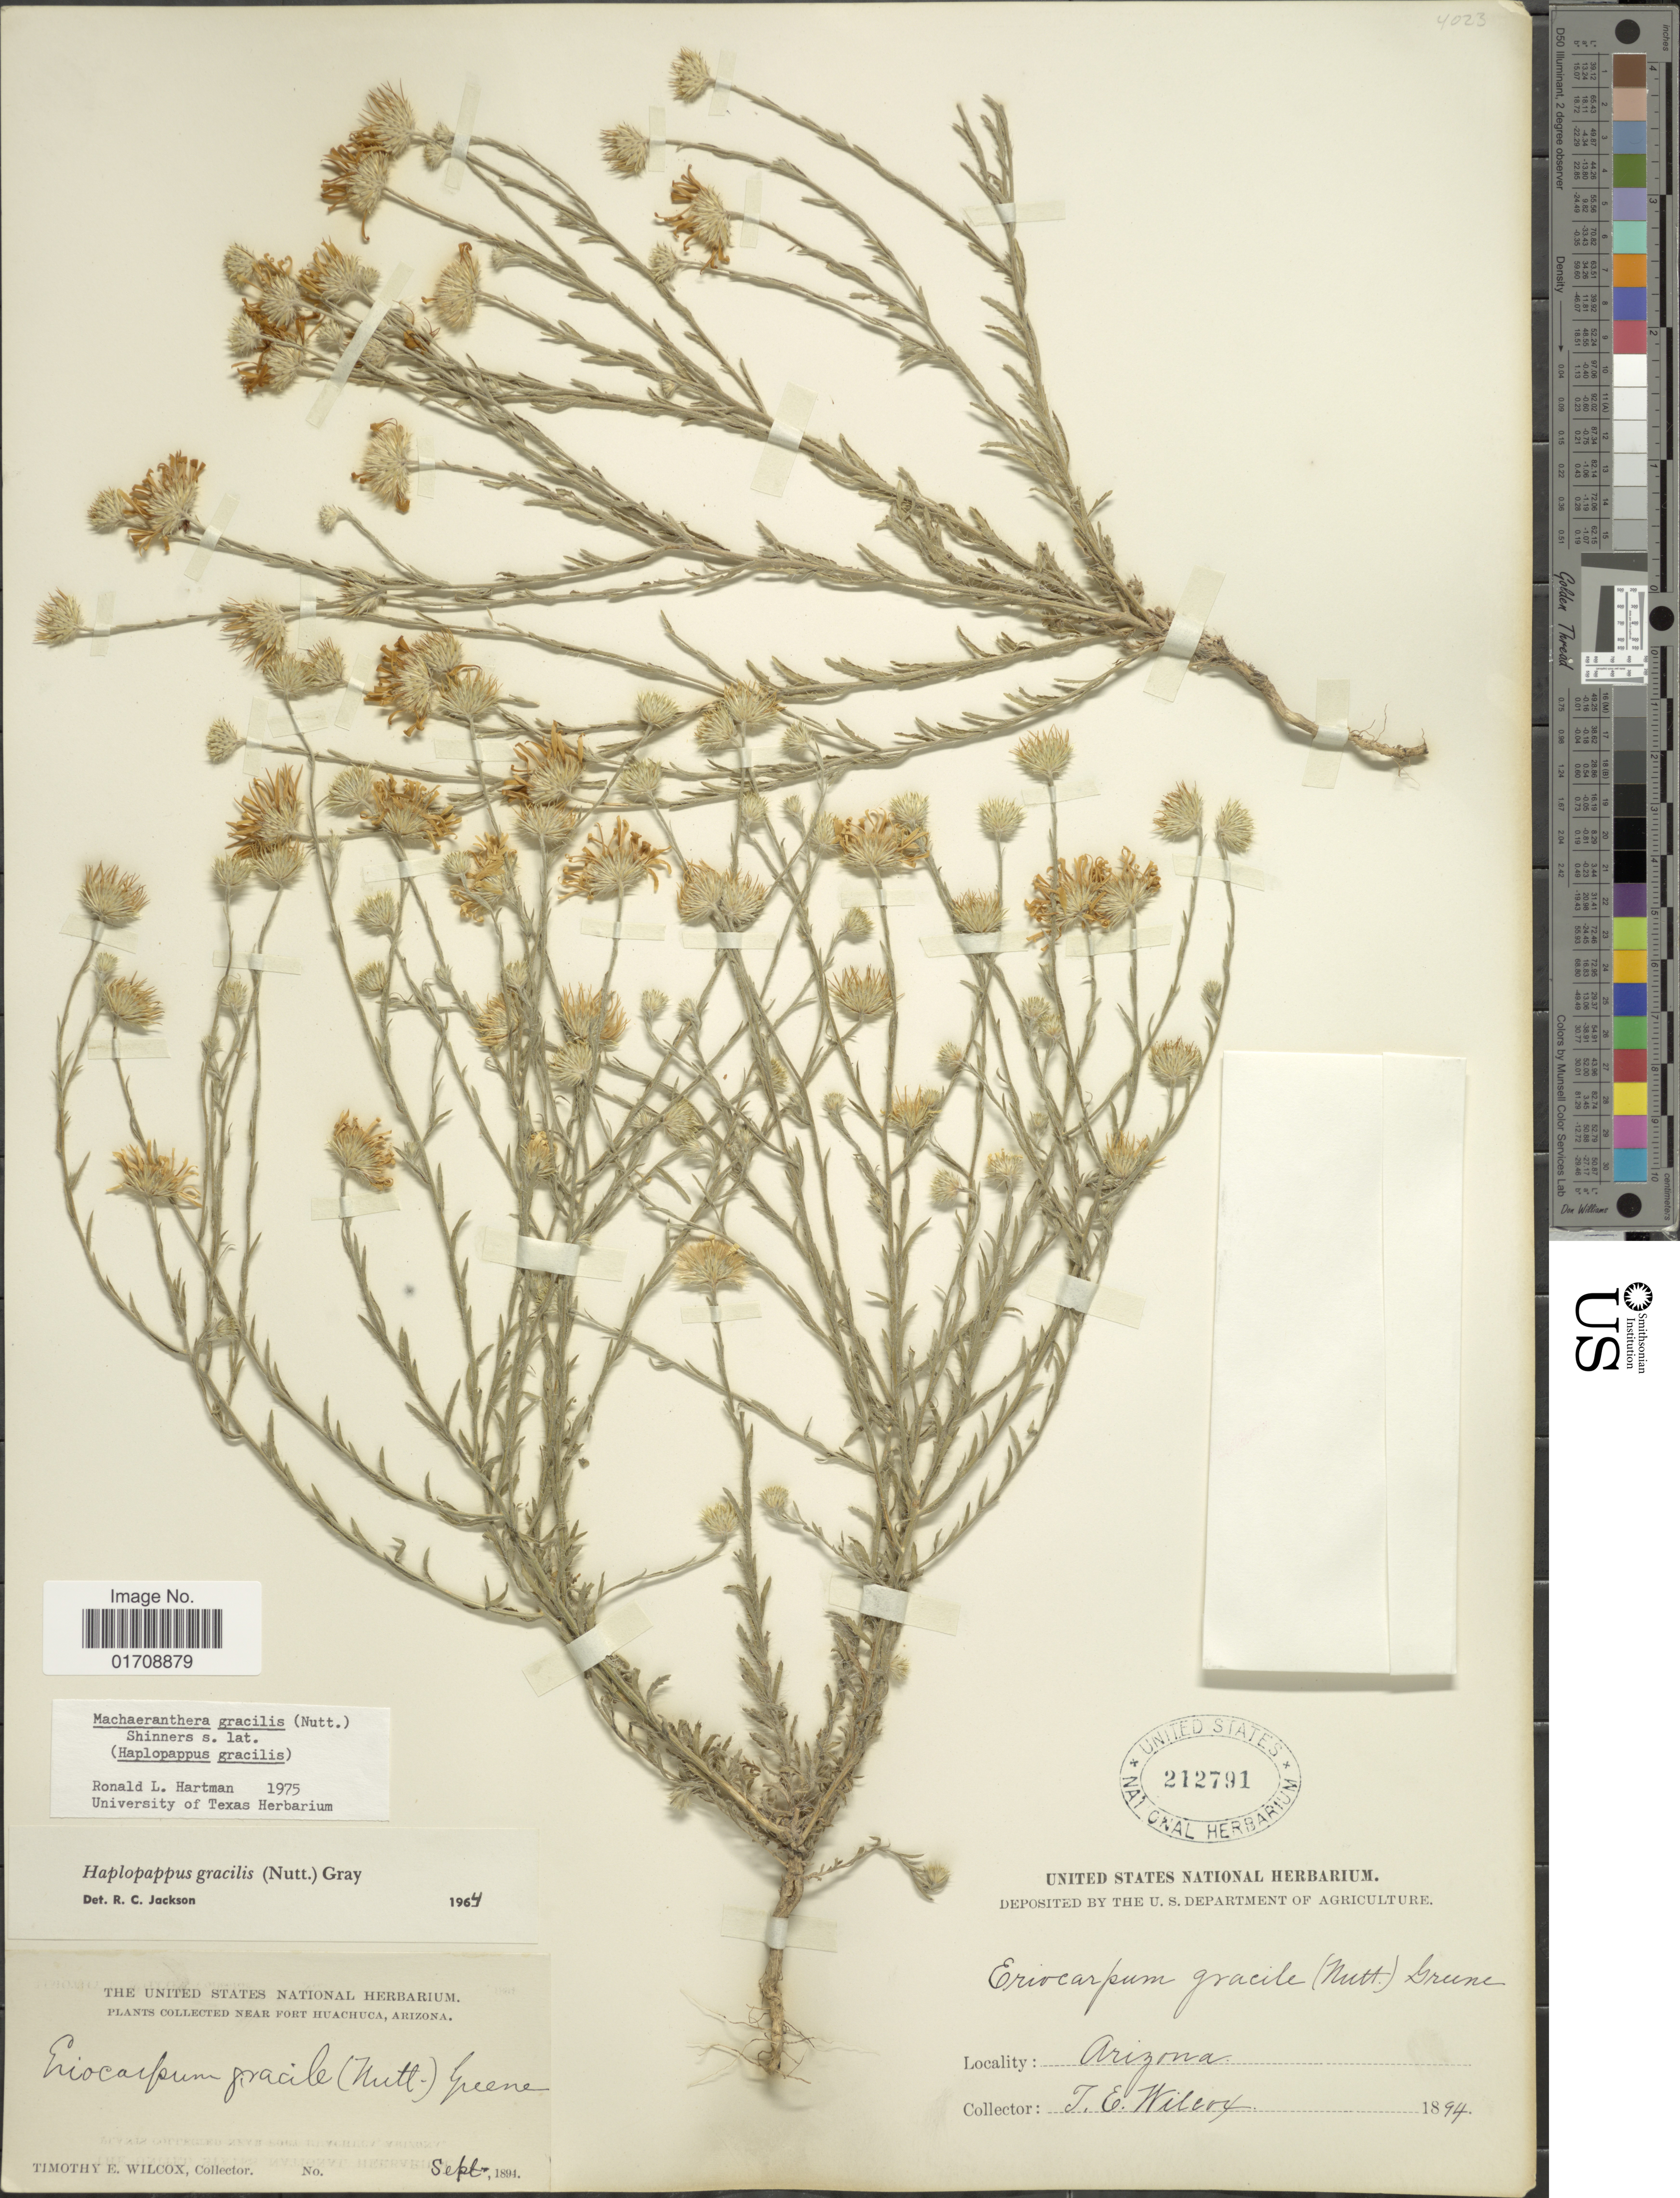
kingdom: Plantae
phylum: Tracheophyta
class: Magnoliopsida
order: Asterales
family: Asteraceae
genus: Machaeranthera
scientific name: Machaeranthera gracilis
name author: (Nutt.) Shinners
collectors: T. E. Wilcox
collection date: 1894-09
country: United States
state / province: Arizona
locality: Near Fort Huachuca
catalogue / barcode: US 212791